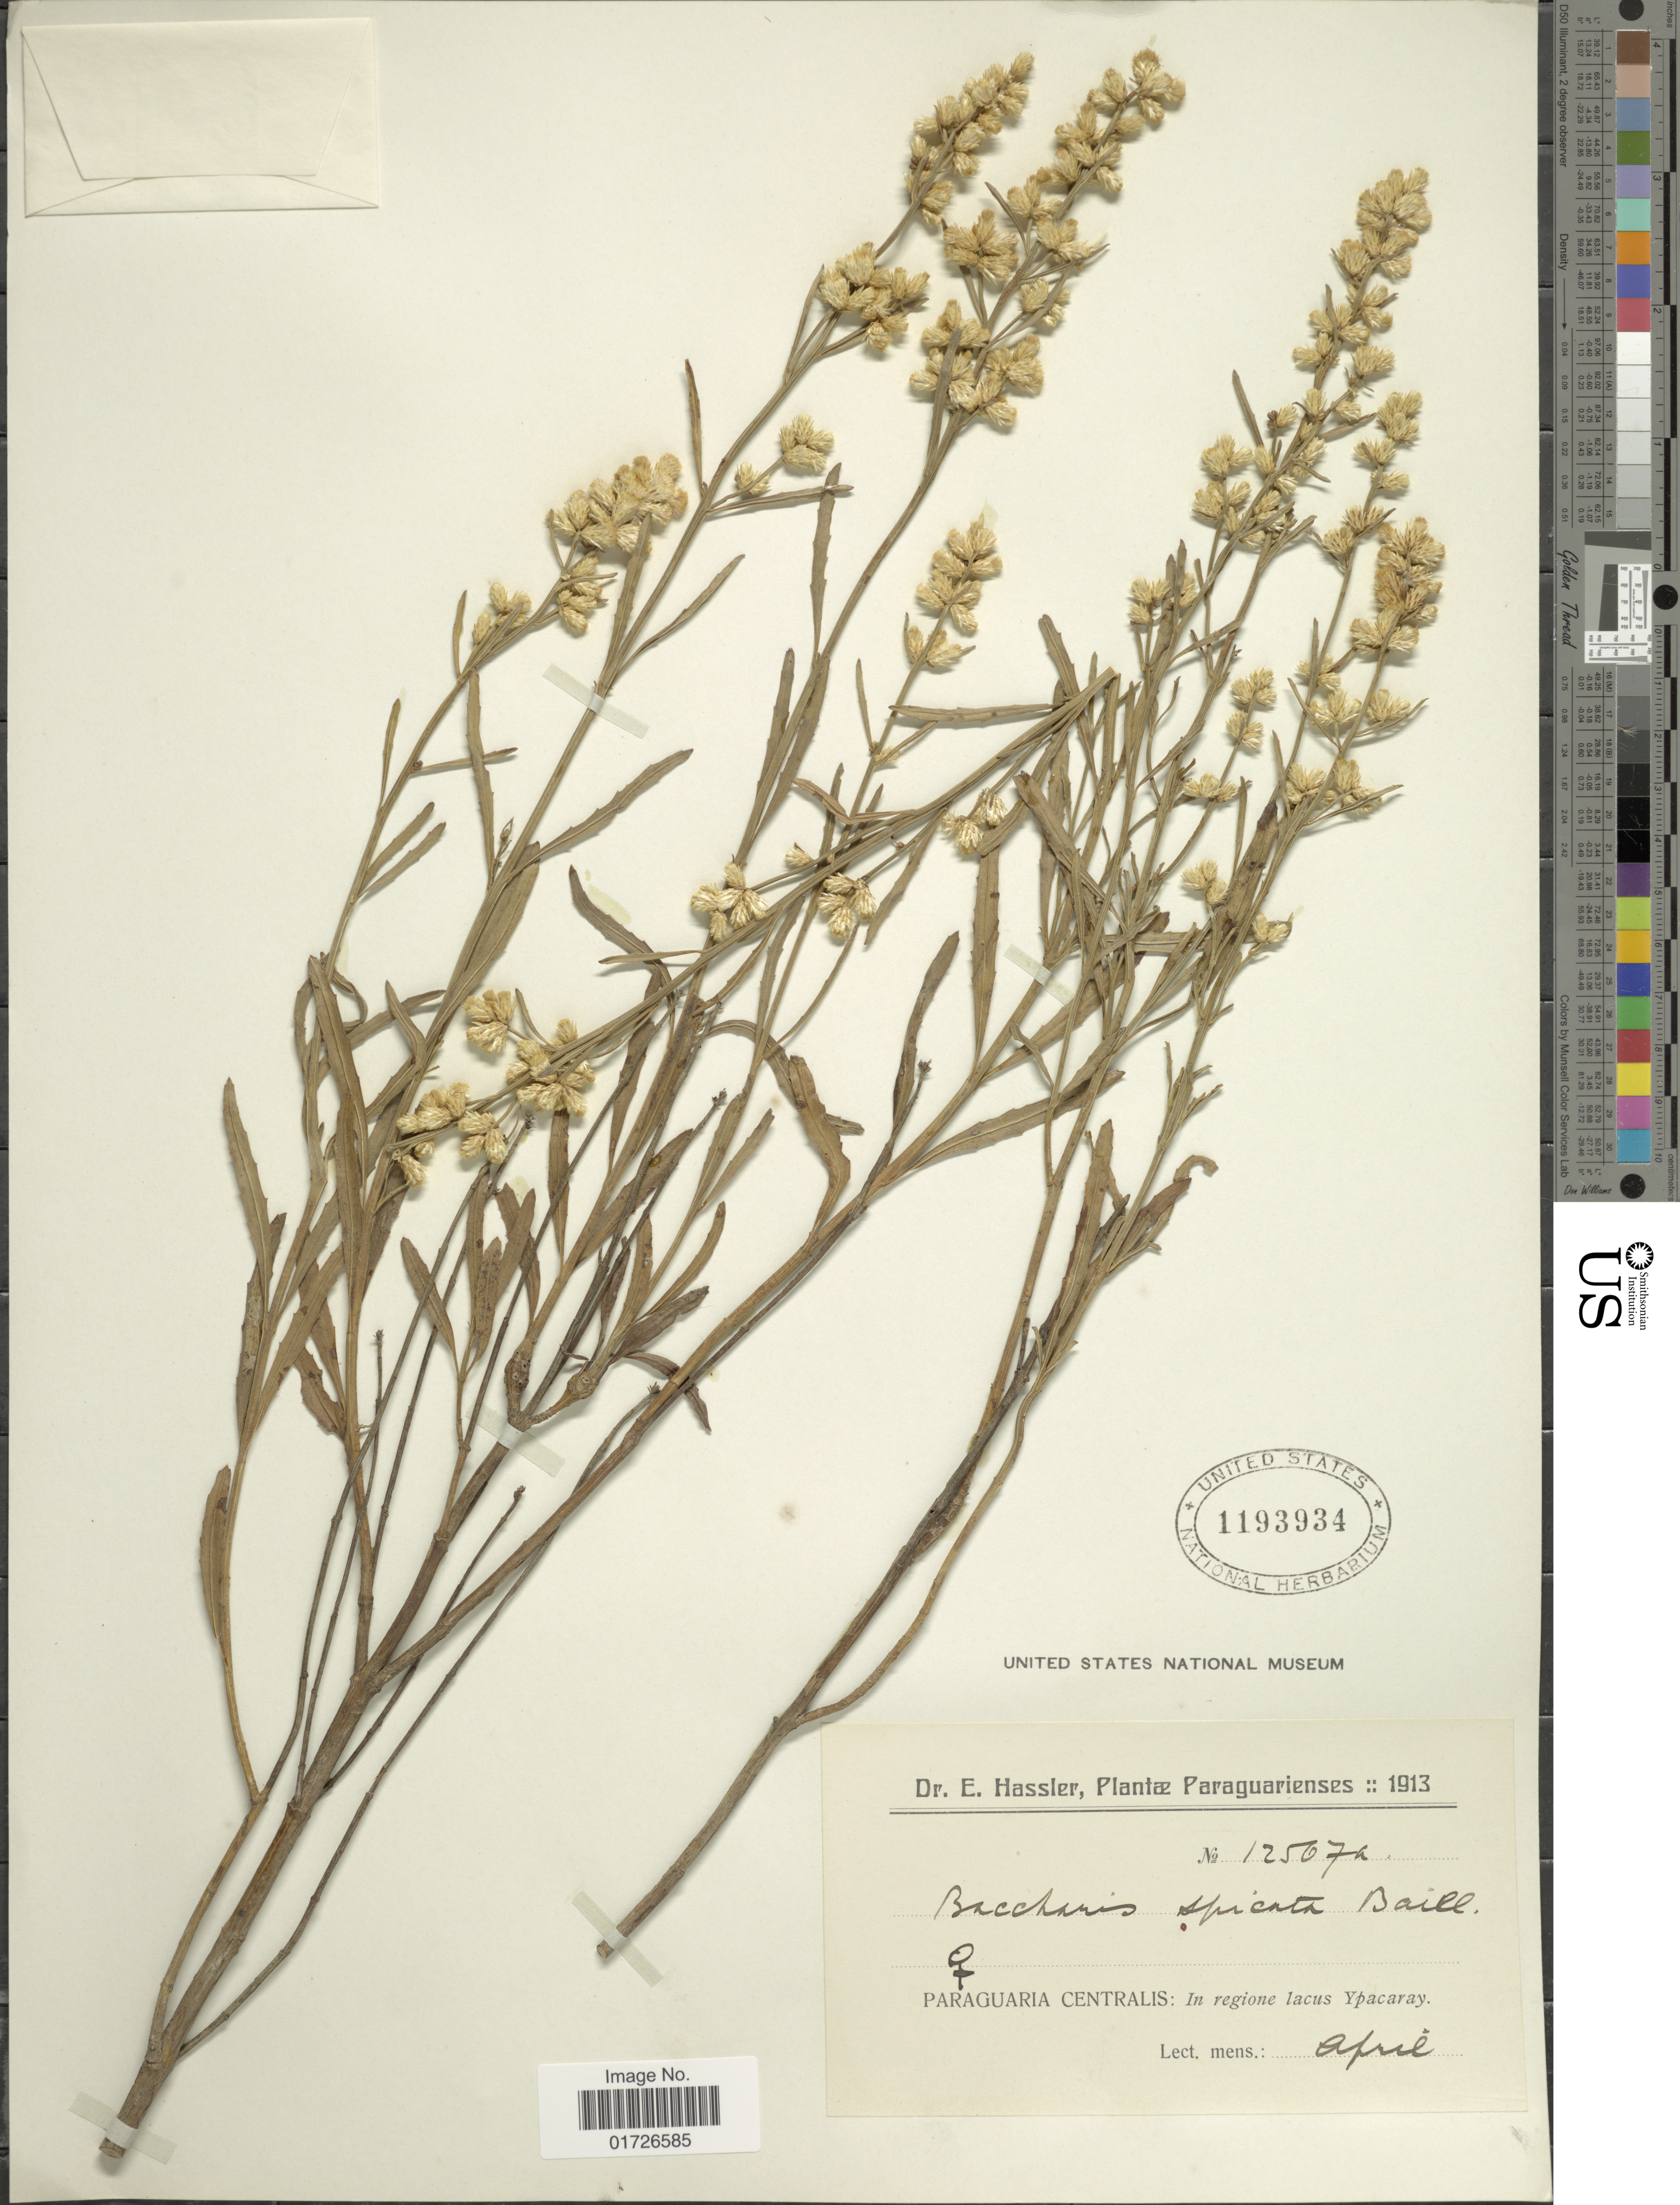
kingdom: Plantae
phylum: Tracheophyta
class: Magnoliopsida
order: Asterales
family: Asteraceae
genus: Baccharis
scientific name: Baccharis spicata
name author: (Lam.) Baill.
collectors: E. Hassler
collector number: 12507a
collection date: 1913-04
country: Paraguay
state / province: Central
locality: In regione lacus Ypacaray.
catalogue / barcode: US 1193934